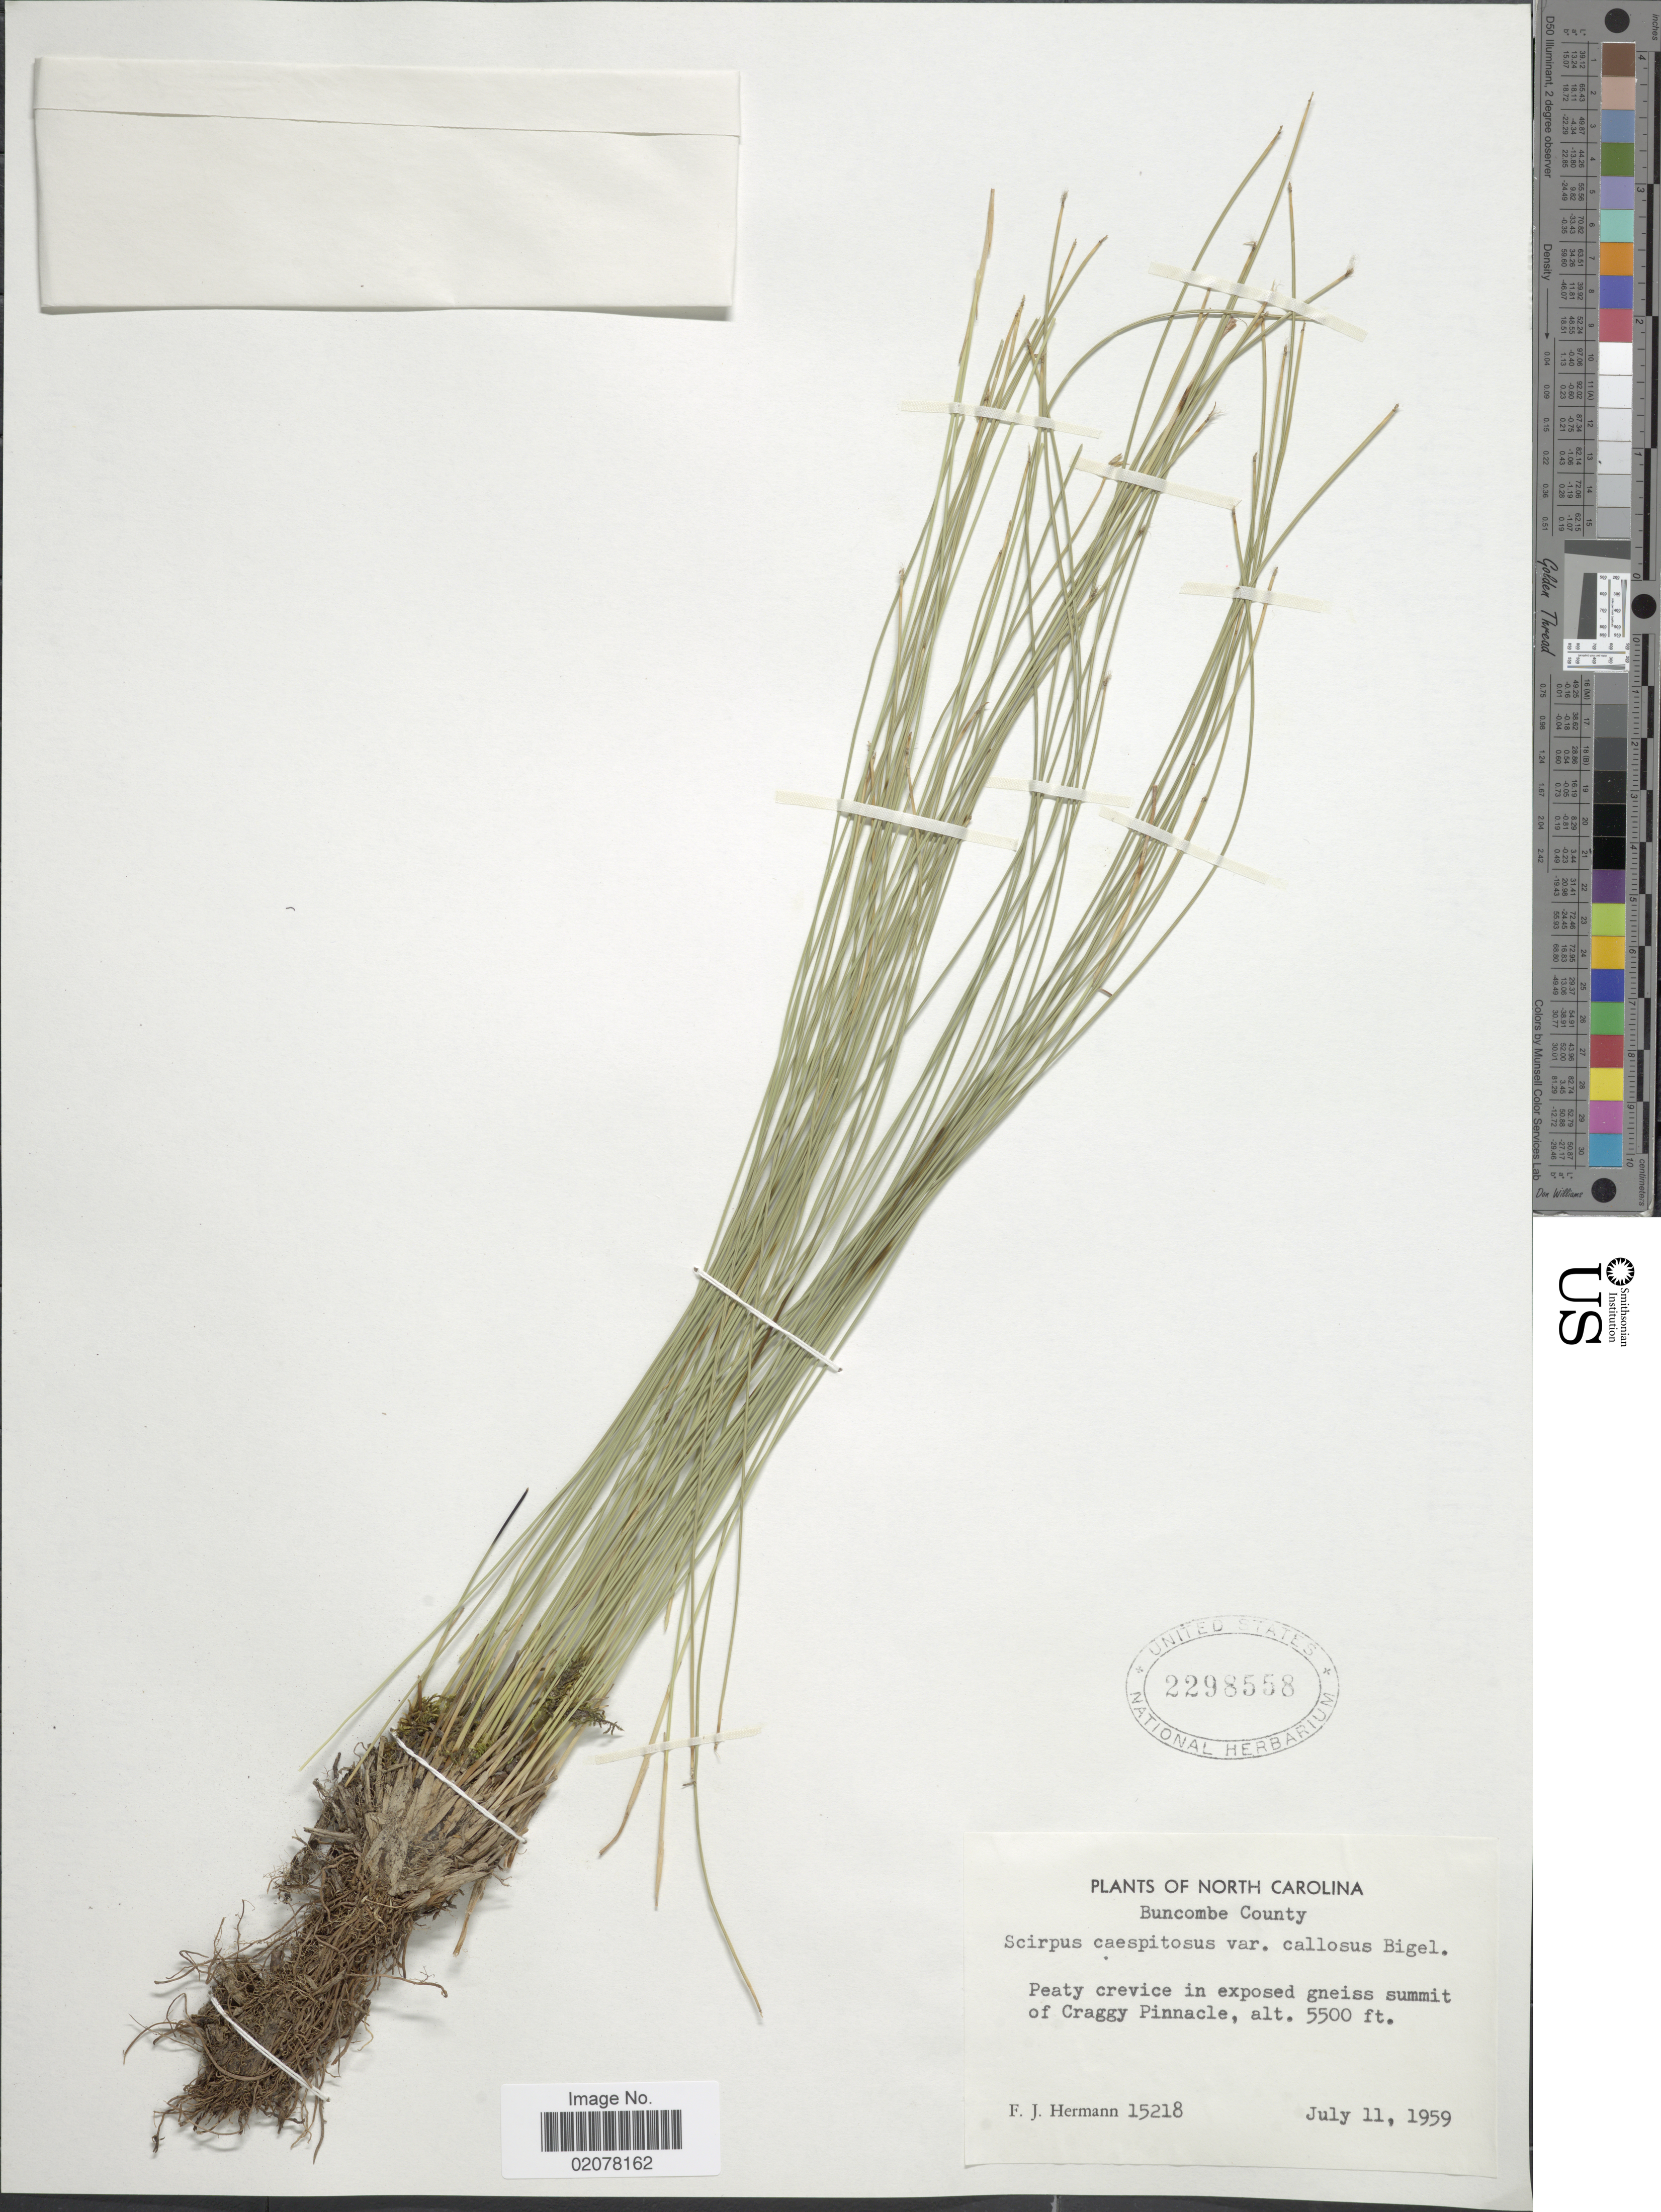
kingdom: Plantae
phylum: Tracheophyta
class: Liliopsida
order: Poales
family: Cyperaceae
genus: Trichophorum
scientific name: Trichophorum cespitosum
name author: (L.) Hartm.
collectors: F. J. Hermann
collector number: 15218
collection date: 1959-07-11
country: United States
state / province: North Carolina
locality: Buncombe County, Peaty crevice in exposed gneiss summit of Craggy Pinnacle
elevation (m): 1676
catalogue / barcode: US 2298558